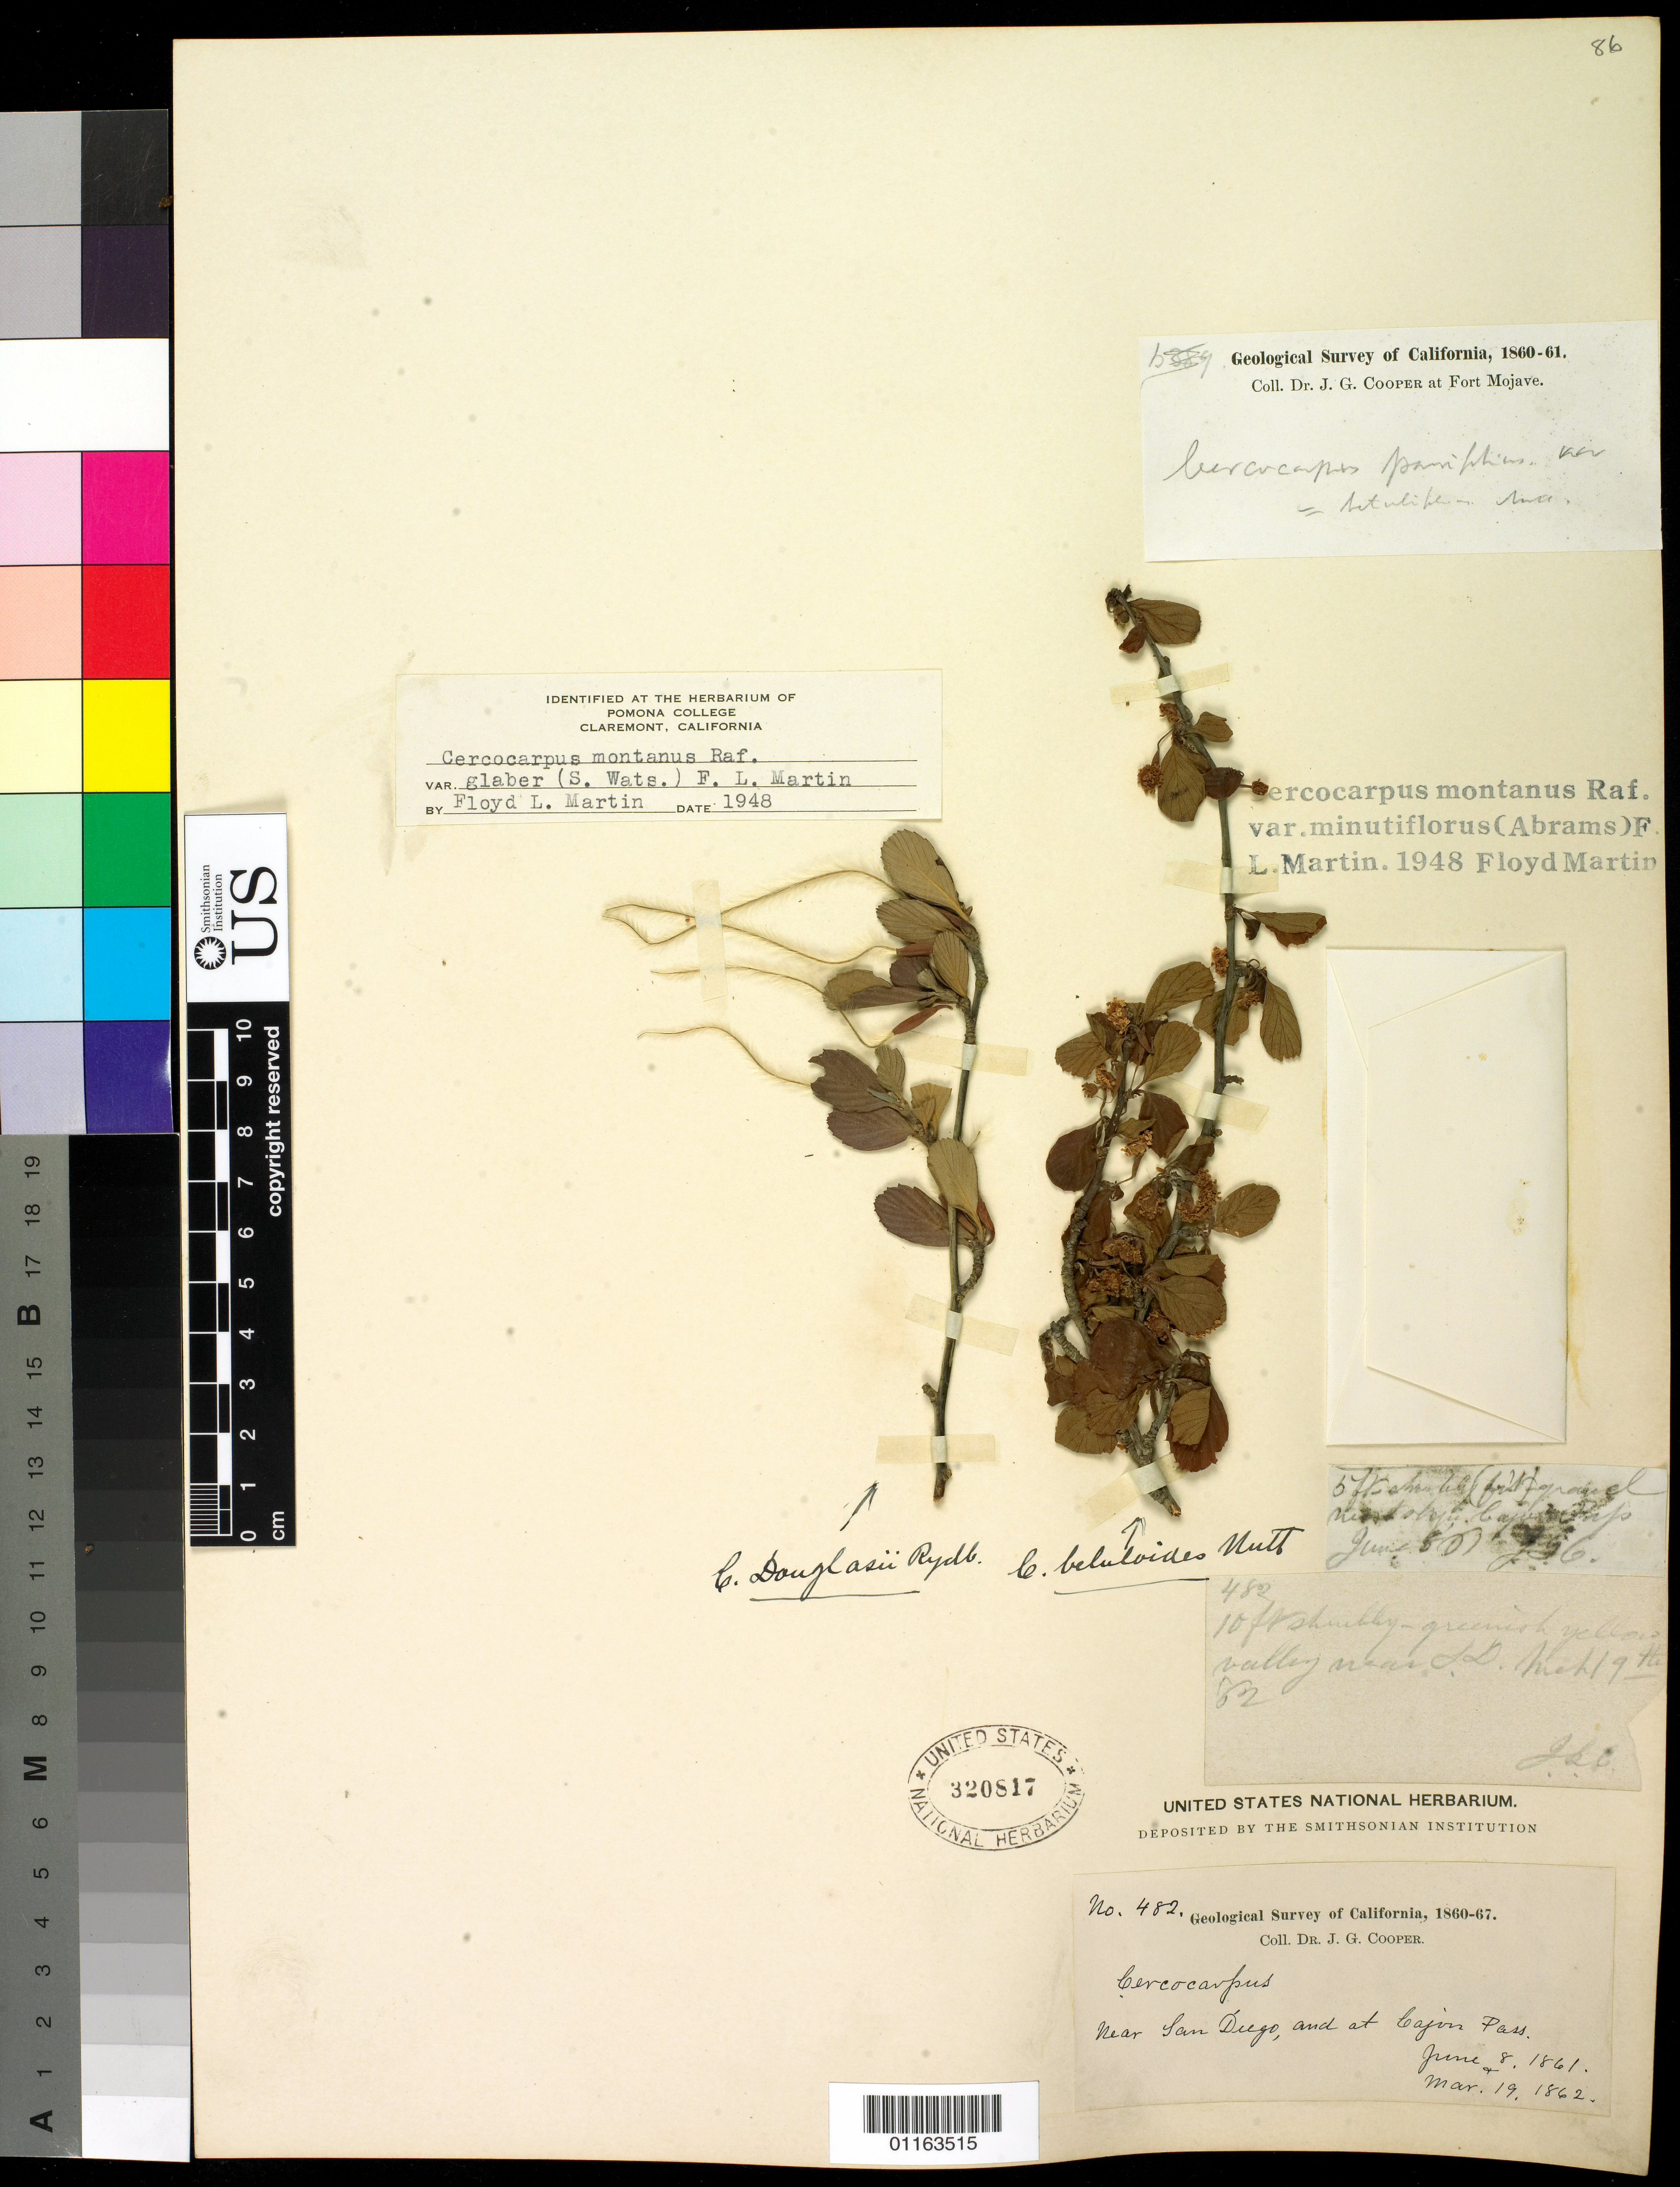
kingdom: Plantae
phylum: Tracheophyta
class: Magnoliopsida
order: Rosales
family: Rosaceae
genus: Cercocarpus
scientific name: Cercocarpus montanus var. glaber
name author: (S. Watson) F.L. Martin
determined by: Martin, F. L.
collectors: J. G. Cooper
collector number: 482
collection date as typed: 08 Jun 1861 and 19 Mar 1862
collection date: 1861-06-08,1862-03-19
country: United States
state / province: California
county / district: San Diego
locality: Near San Diego and at Cajon Pass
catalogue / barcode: US 320817